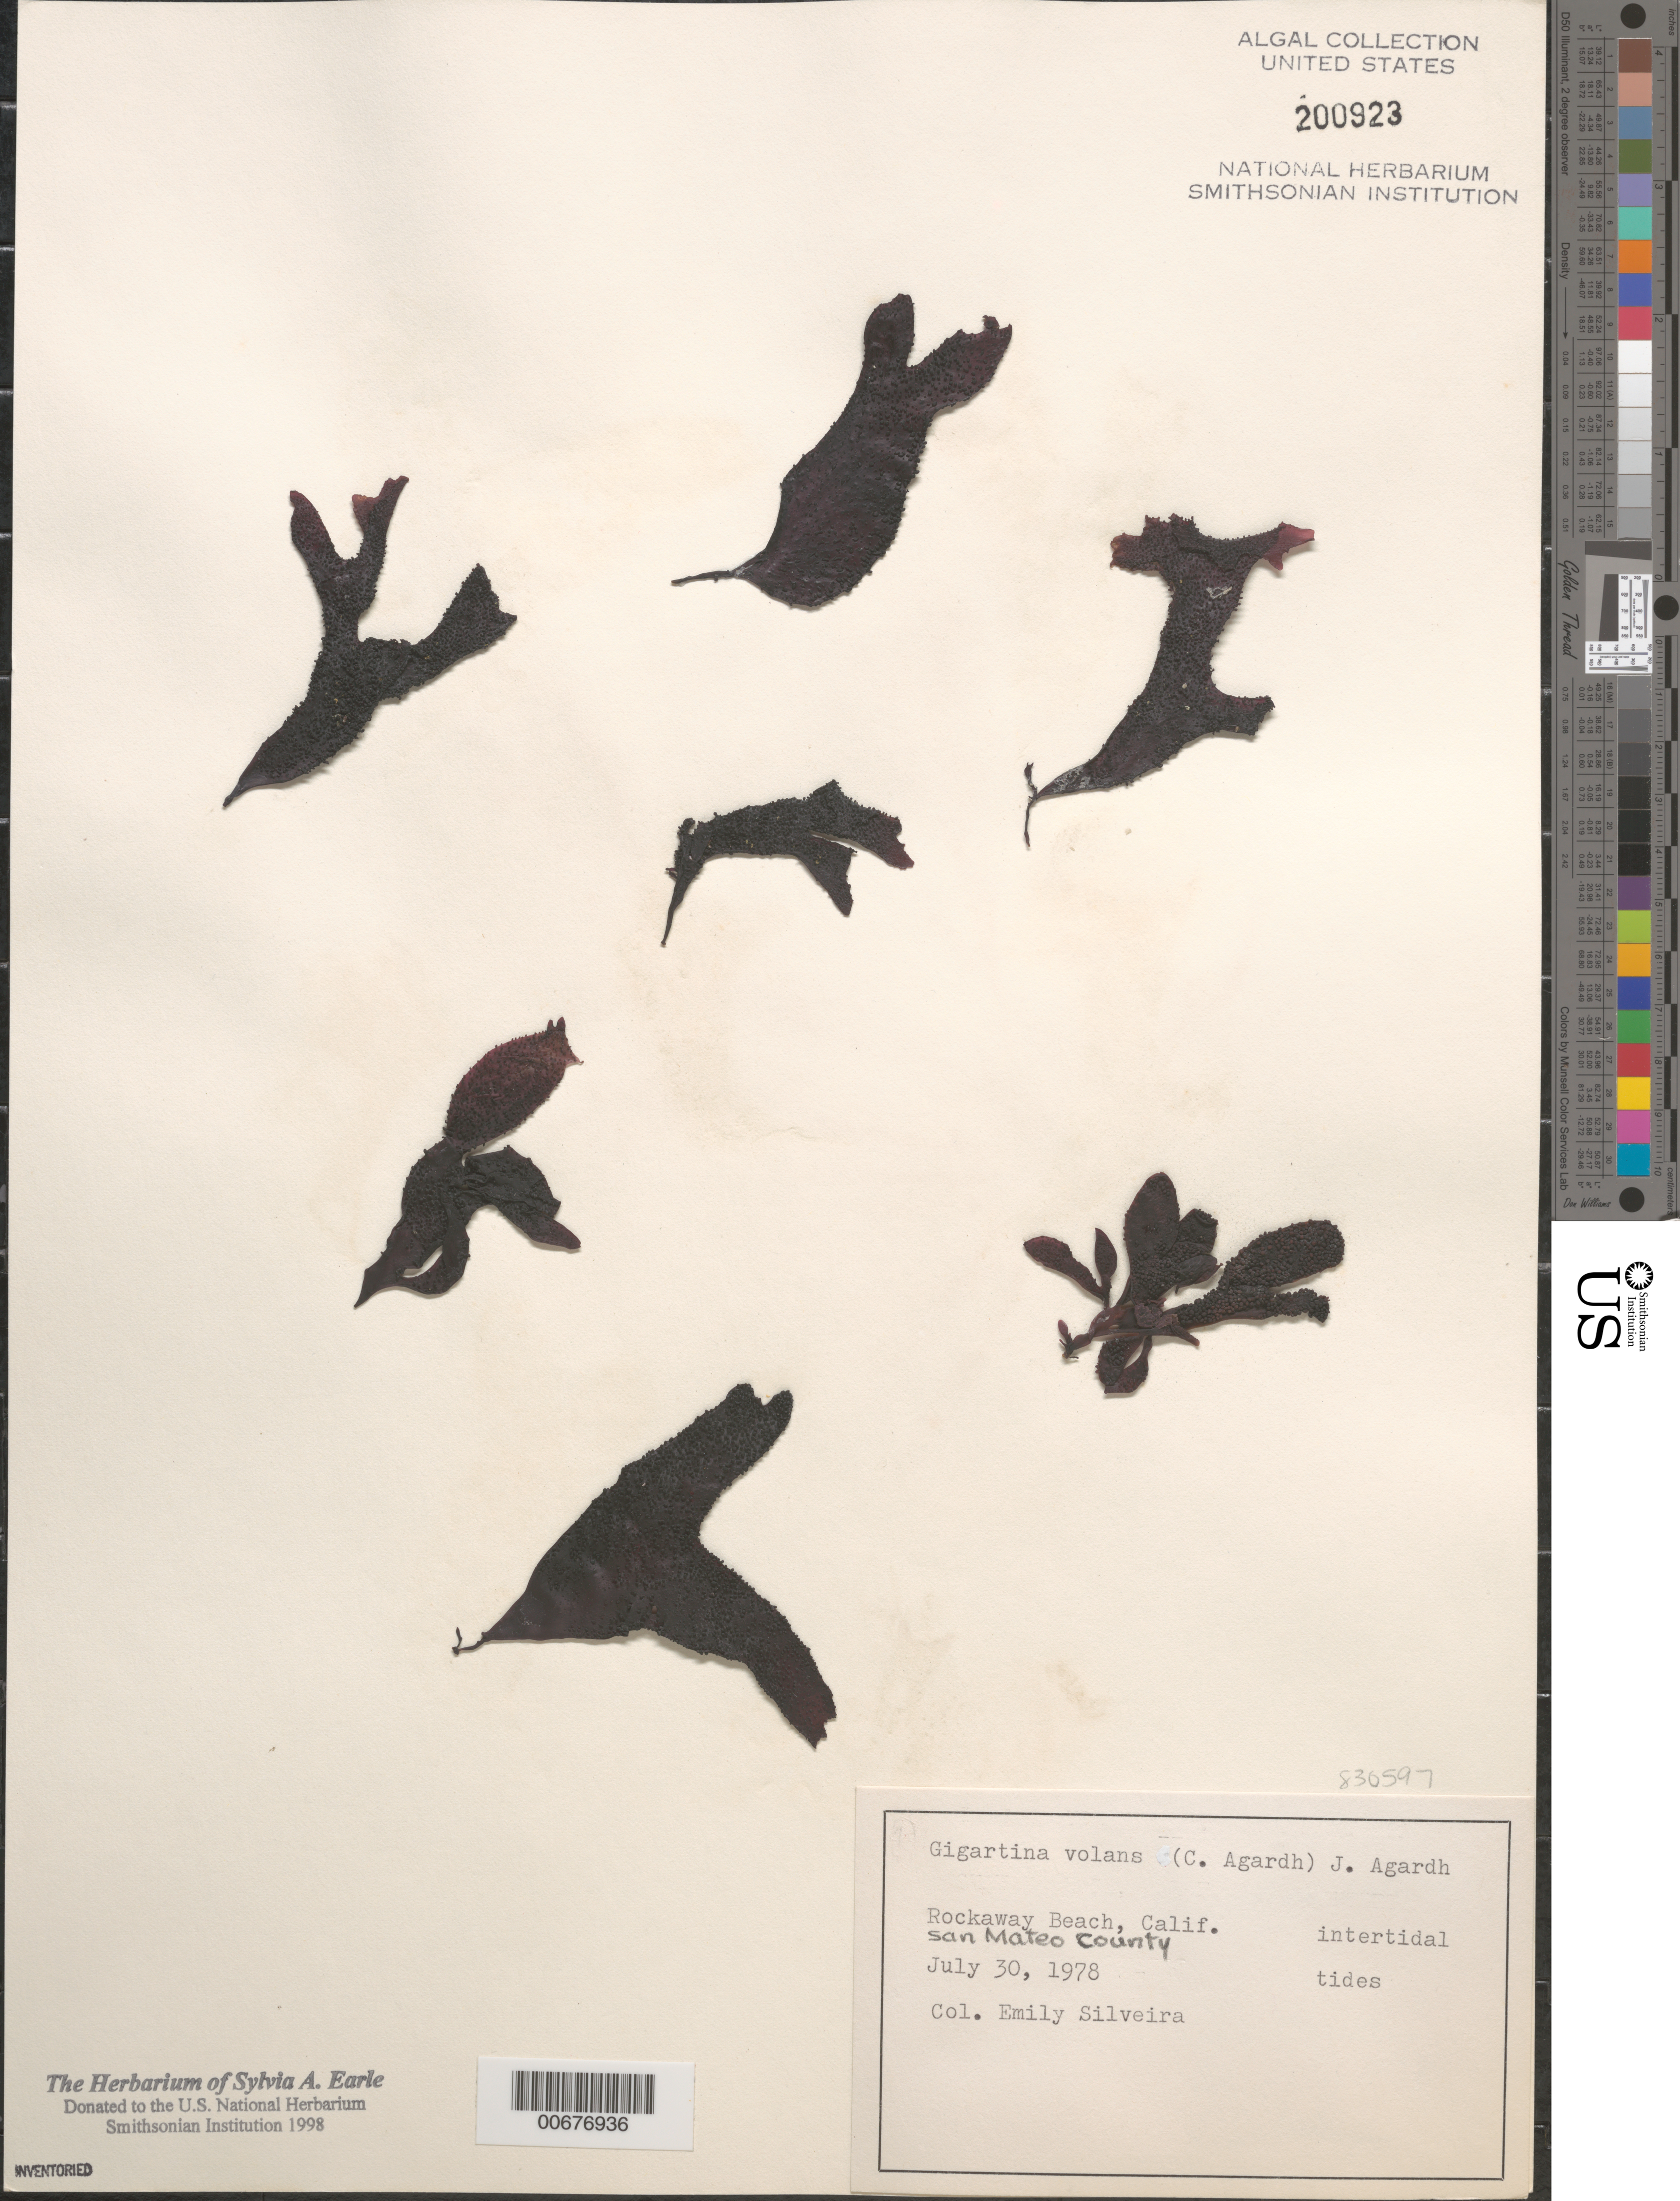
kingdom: Plantae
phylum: Rhodophyta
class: Florideophyceae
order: Gigartinales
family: Gigartinaceae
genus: Mazzaella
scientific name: Mazzaella volans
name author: (C. Agardh) Fredericq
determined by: Algae name updating Project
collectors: E. A. Silveira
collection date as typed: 30 Jul 1978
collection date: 1978-07-30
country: United States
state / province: California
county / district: San Mateo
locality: Rockaway Beach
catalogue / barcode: US 200923